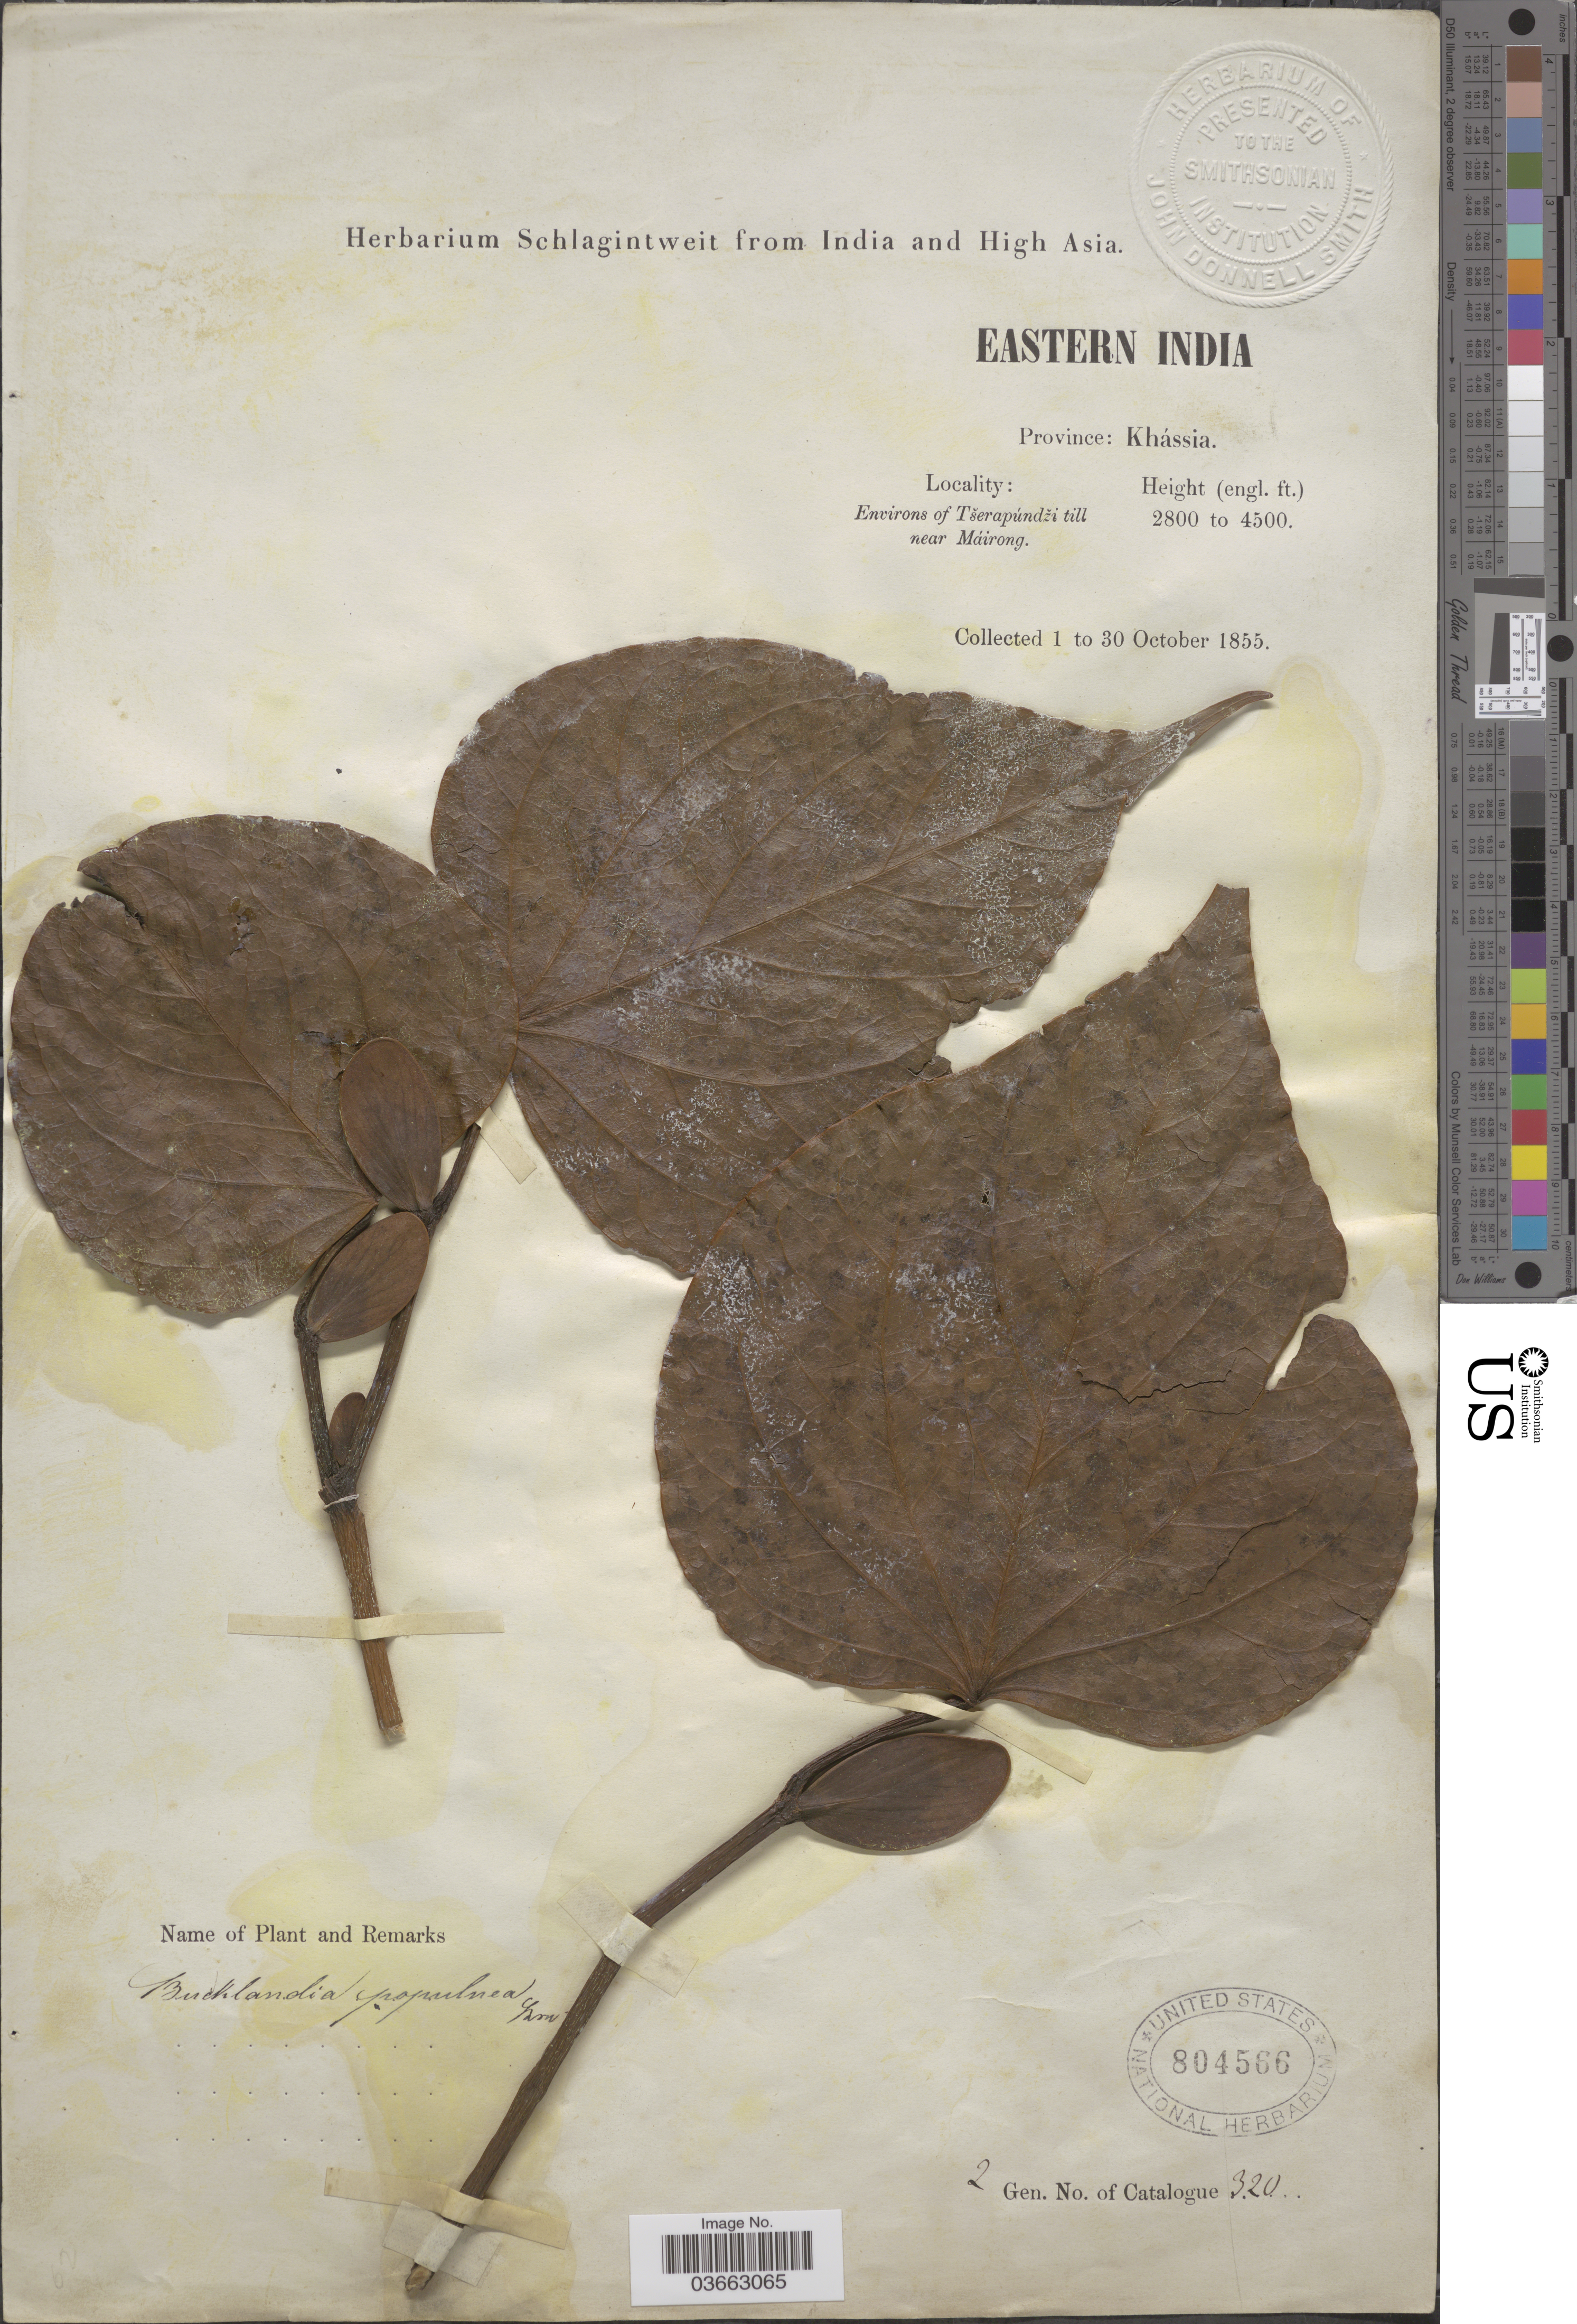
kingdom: Plantae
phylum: Tracheophyta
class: Magnoliopsida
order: Saxifragales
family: Hamamelidaceae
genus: Exbucklandia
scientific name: Exbucklandia populnea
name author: (R. Br. ex Griff.) R.W. Br.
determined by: Strong, Mark T., (BOT), Smithsonian Institution - National Museum of Natural History (UNITED STATES)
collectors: Schlagintweit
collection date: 1855-10-01/1855-10-30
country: India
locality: Eastern India. Province: Khássia. Environs of Tšerapúndži till near Máirong.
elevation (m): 853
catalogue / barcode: US 804566